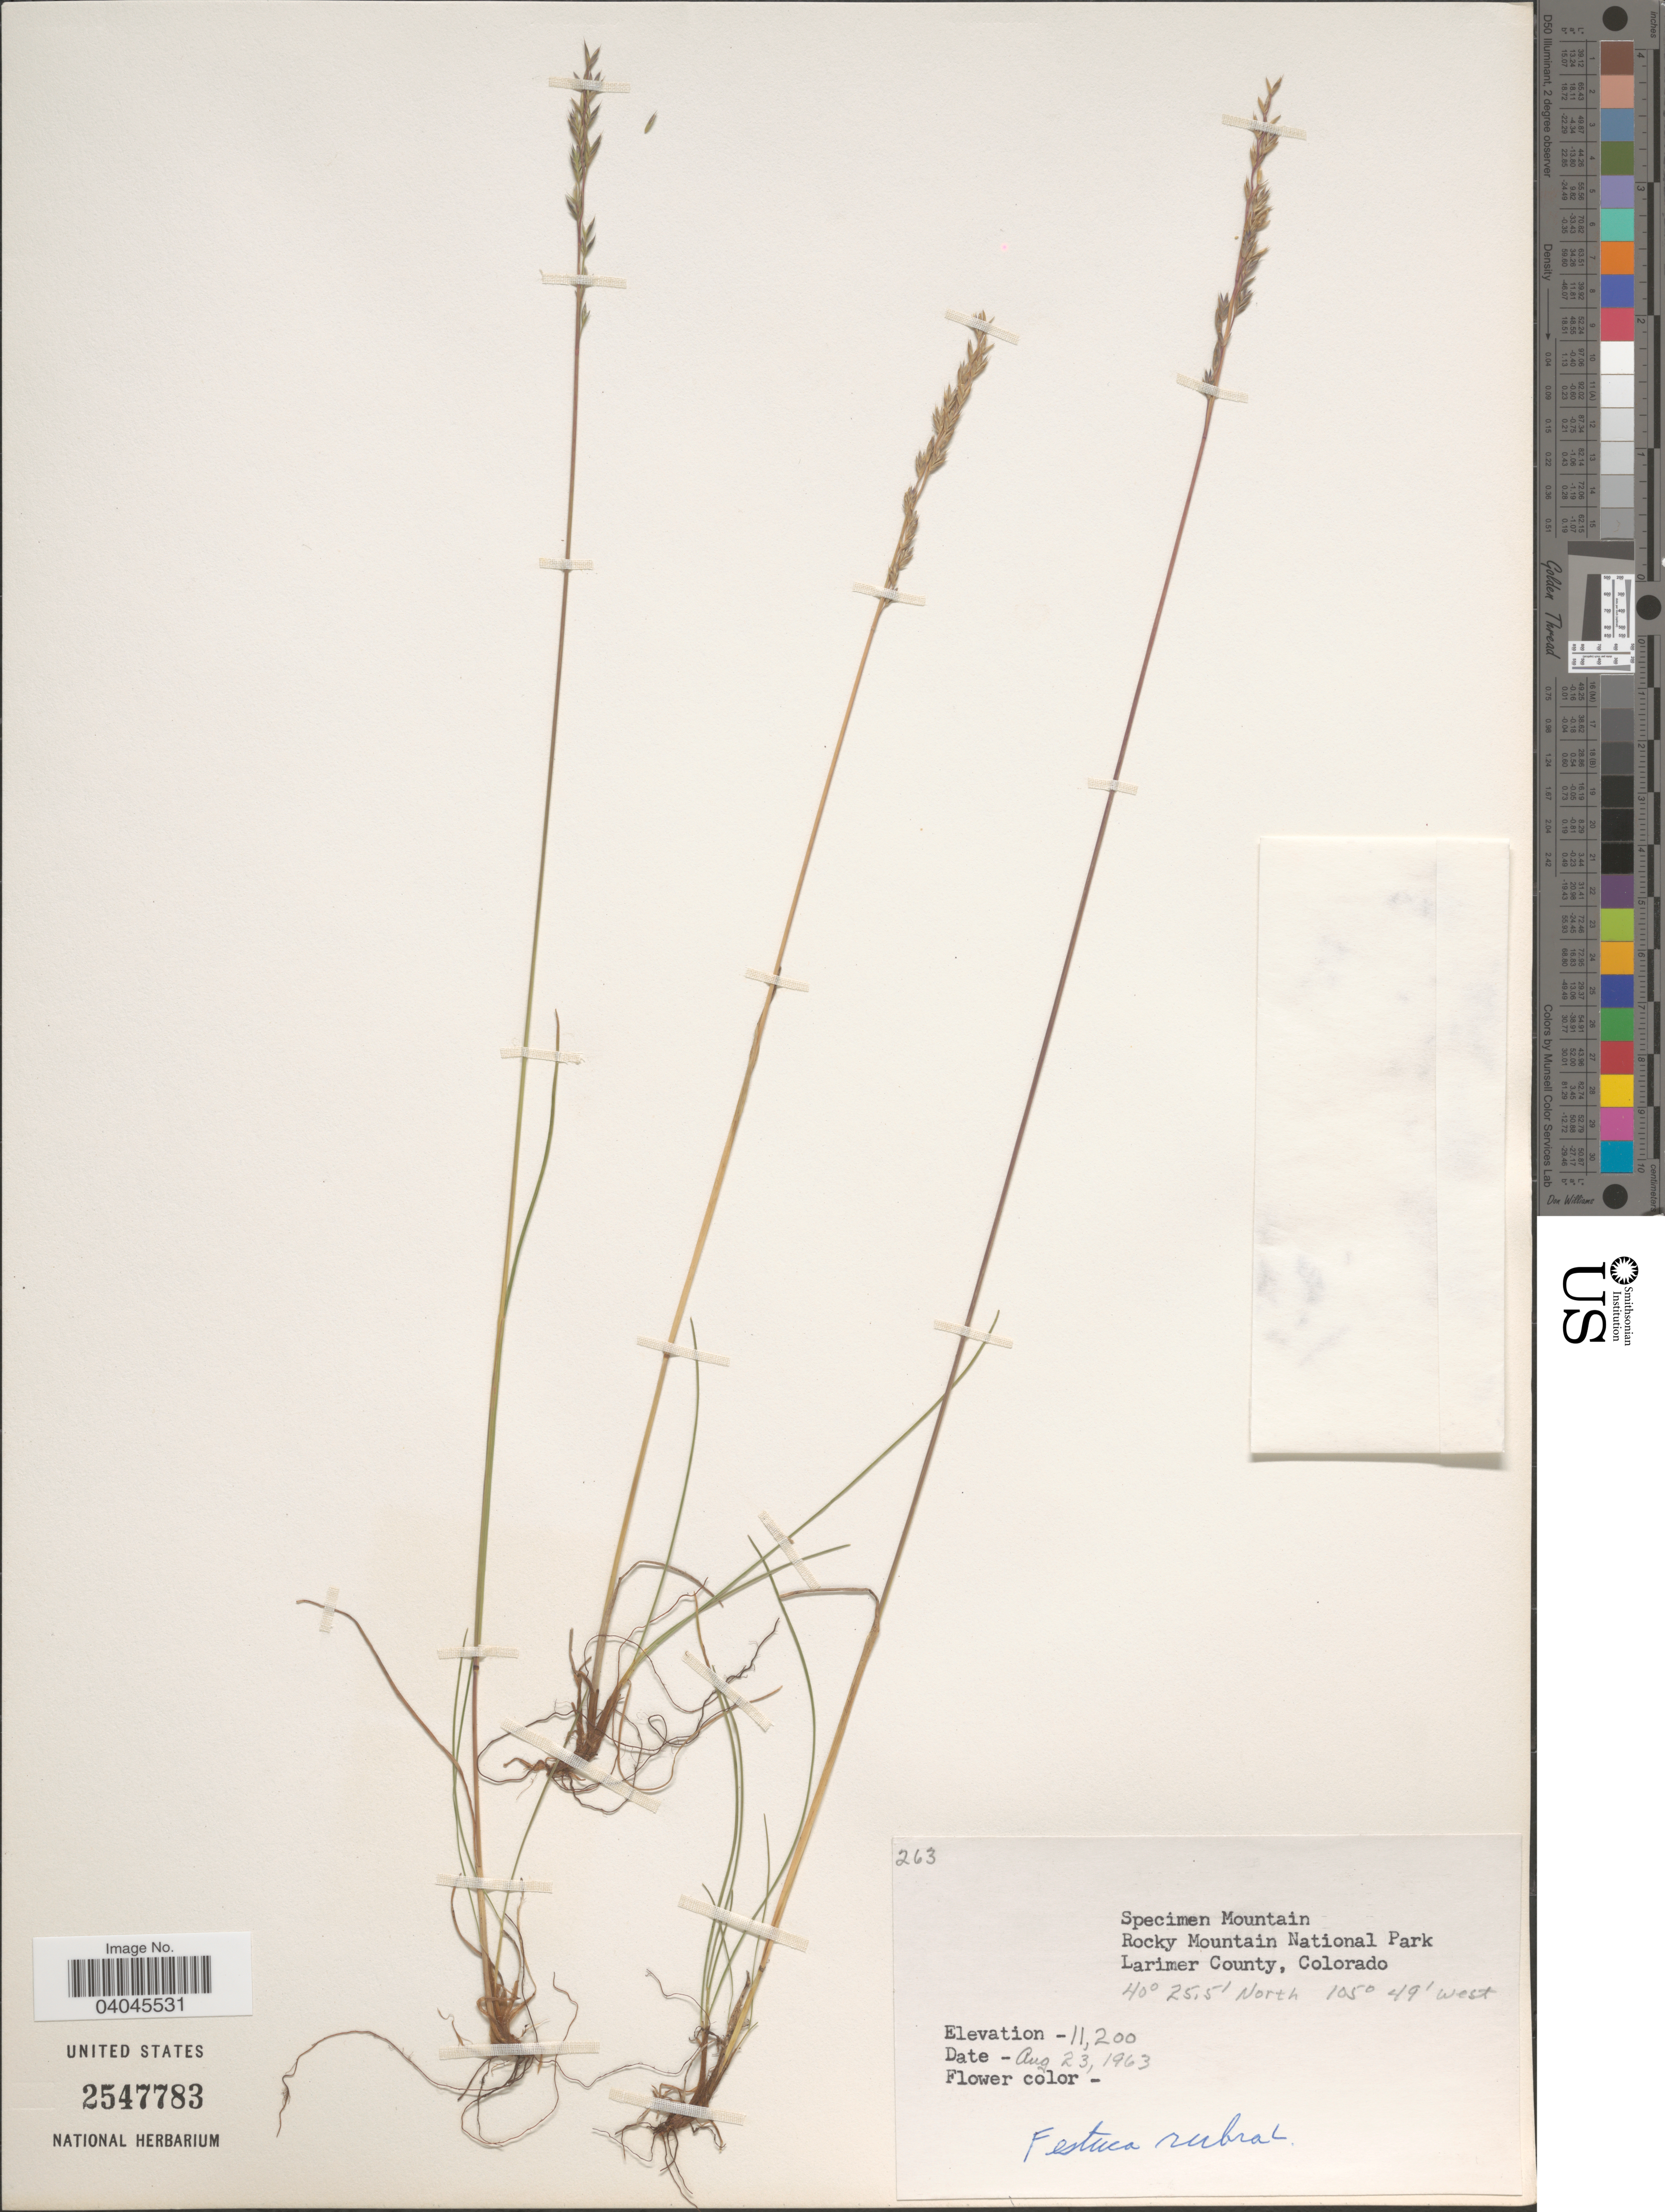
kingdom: Plantae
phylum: Tracheophyta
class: Liliopsida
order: Poales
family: Poaceae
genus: Festuca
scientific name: Festuca rubra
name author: L.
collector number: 263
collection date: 1963-08-23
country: United States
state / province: Colorado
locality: Specimen Mountain. Rocky Mountain National Park. Larimer County.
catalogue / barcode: US 2547783